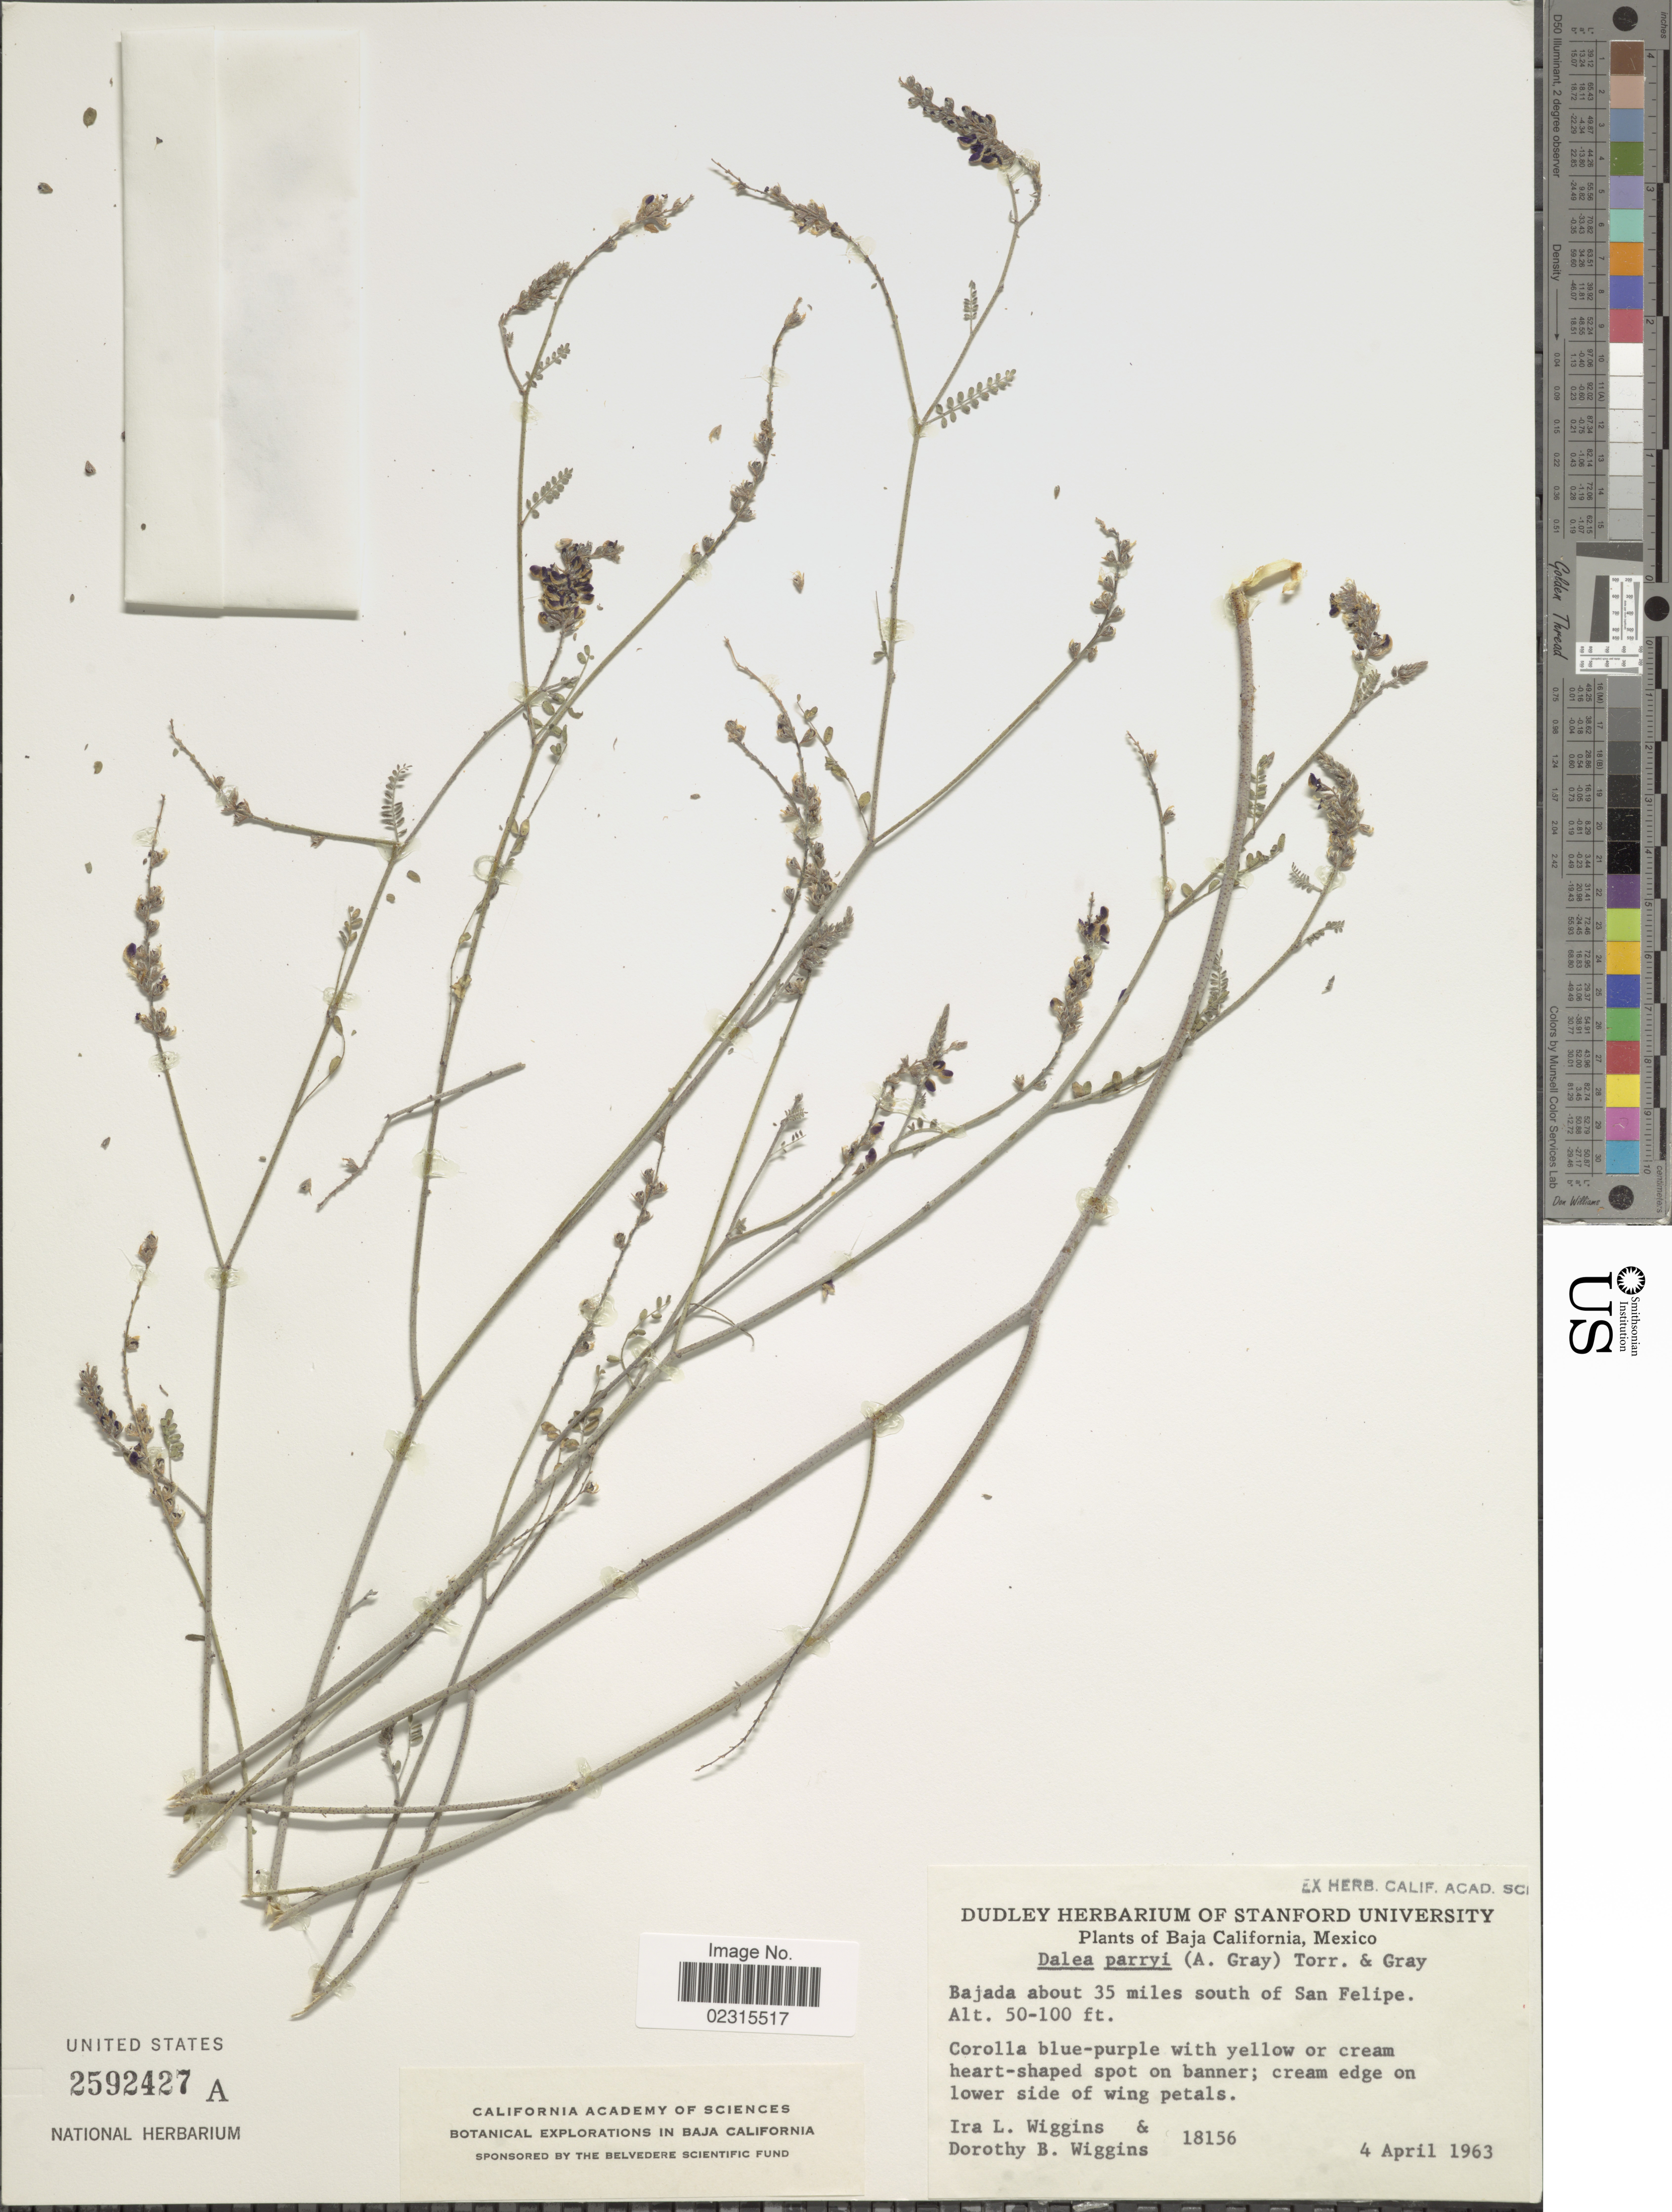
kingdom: Plantae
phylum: Tracheophyta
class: Magnoliopsida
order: Fabales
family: Fabaceae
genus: Marina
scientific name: Marina parryi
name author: (Torr. & A. Gray) Barneby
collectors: I. L. Wiggins & D. B. Wiggins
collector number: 18156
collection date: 1963-04-04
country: Mexico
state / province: Baja California Norte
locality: Bajada about 35 miles south of San Felipe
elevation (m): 15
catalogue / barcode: US 2592427A